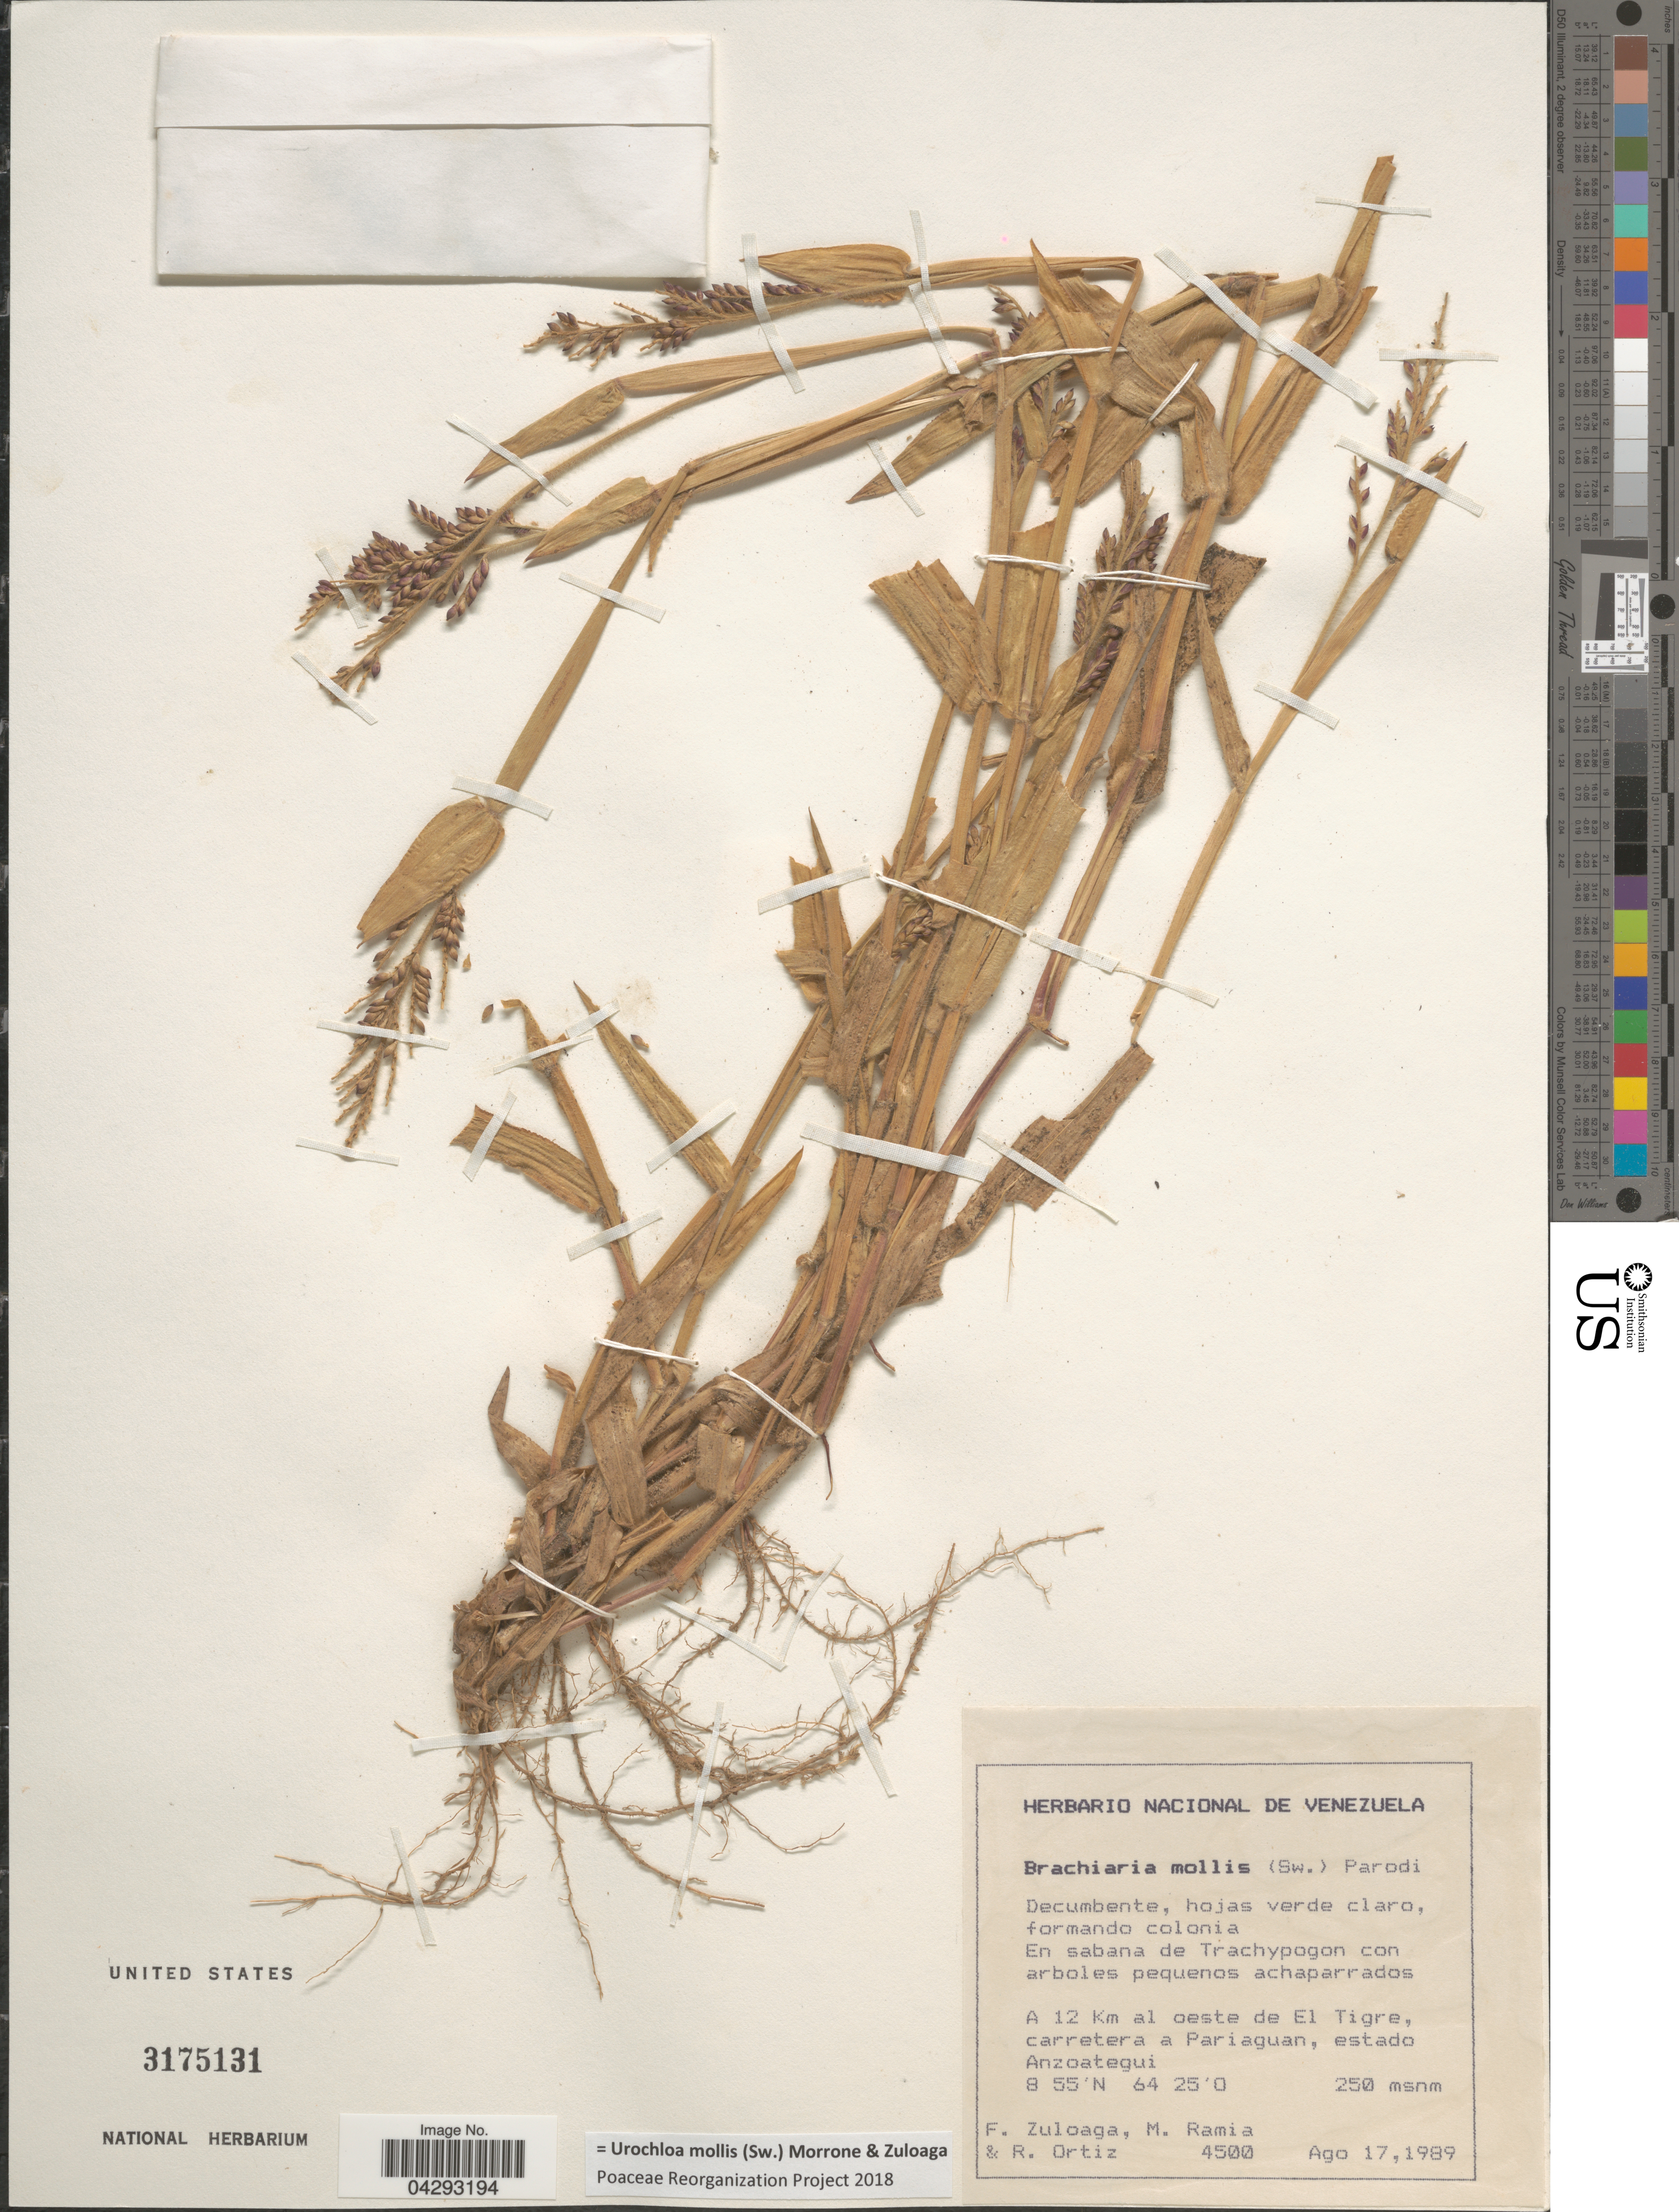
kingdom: Plantae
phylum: Tracheophyta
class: Liliopsida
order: Poales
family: Poaceae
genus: Urochloa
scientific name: Urochloa mollis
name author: (Sw.) Morrone & Zuloaga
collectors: F. Zuloaga, M. Ramia & R. Ortiz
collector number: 4500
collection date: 1989-08-17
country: Venezuela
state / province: Anzoategui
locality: A 12 Km al oeste de El Tigre, carretera a Pariaguan, estado Anzoategui.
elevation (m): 250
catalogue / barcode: US 3175131